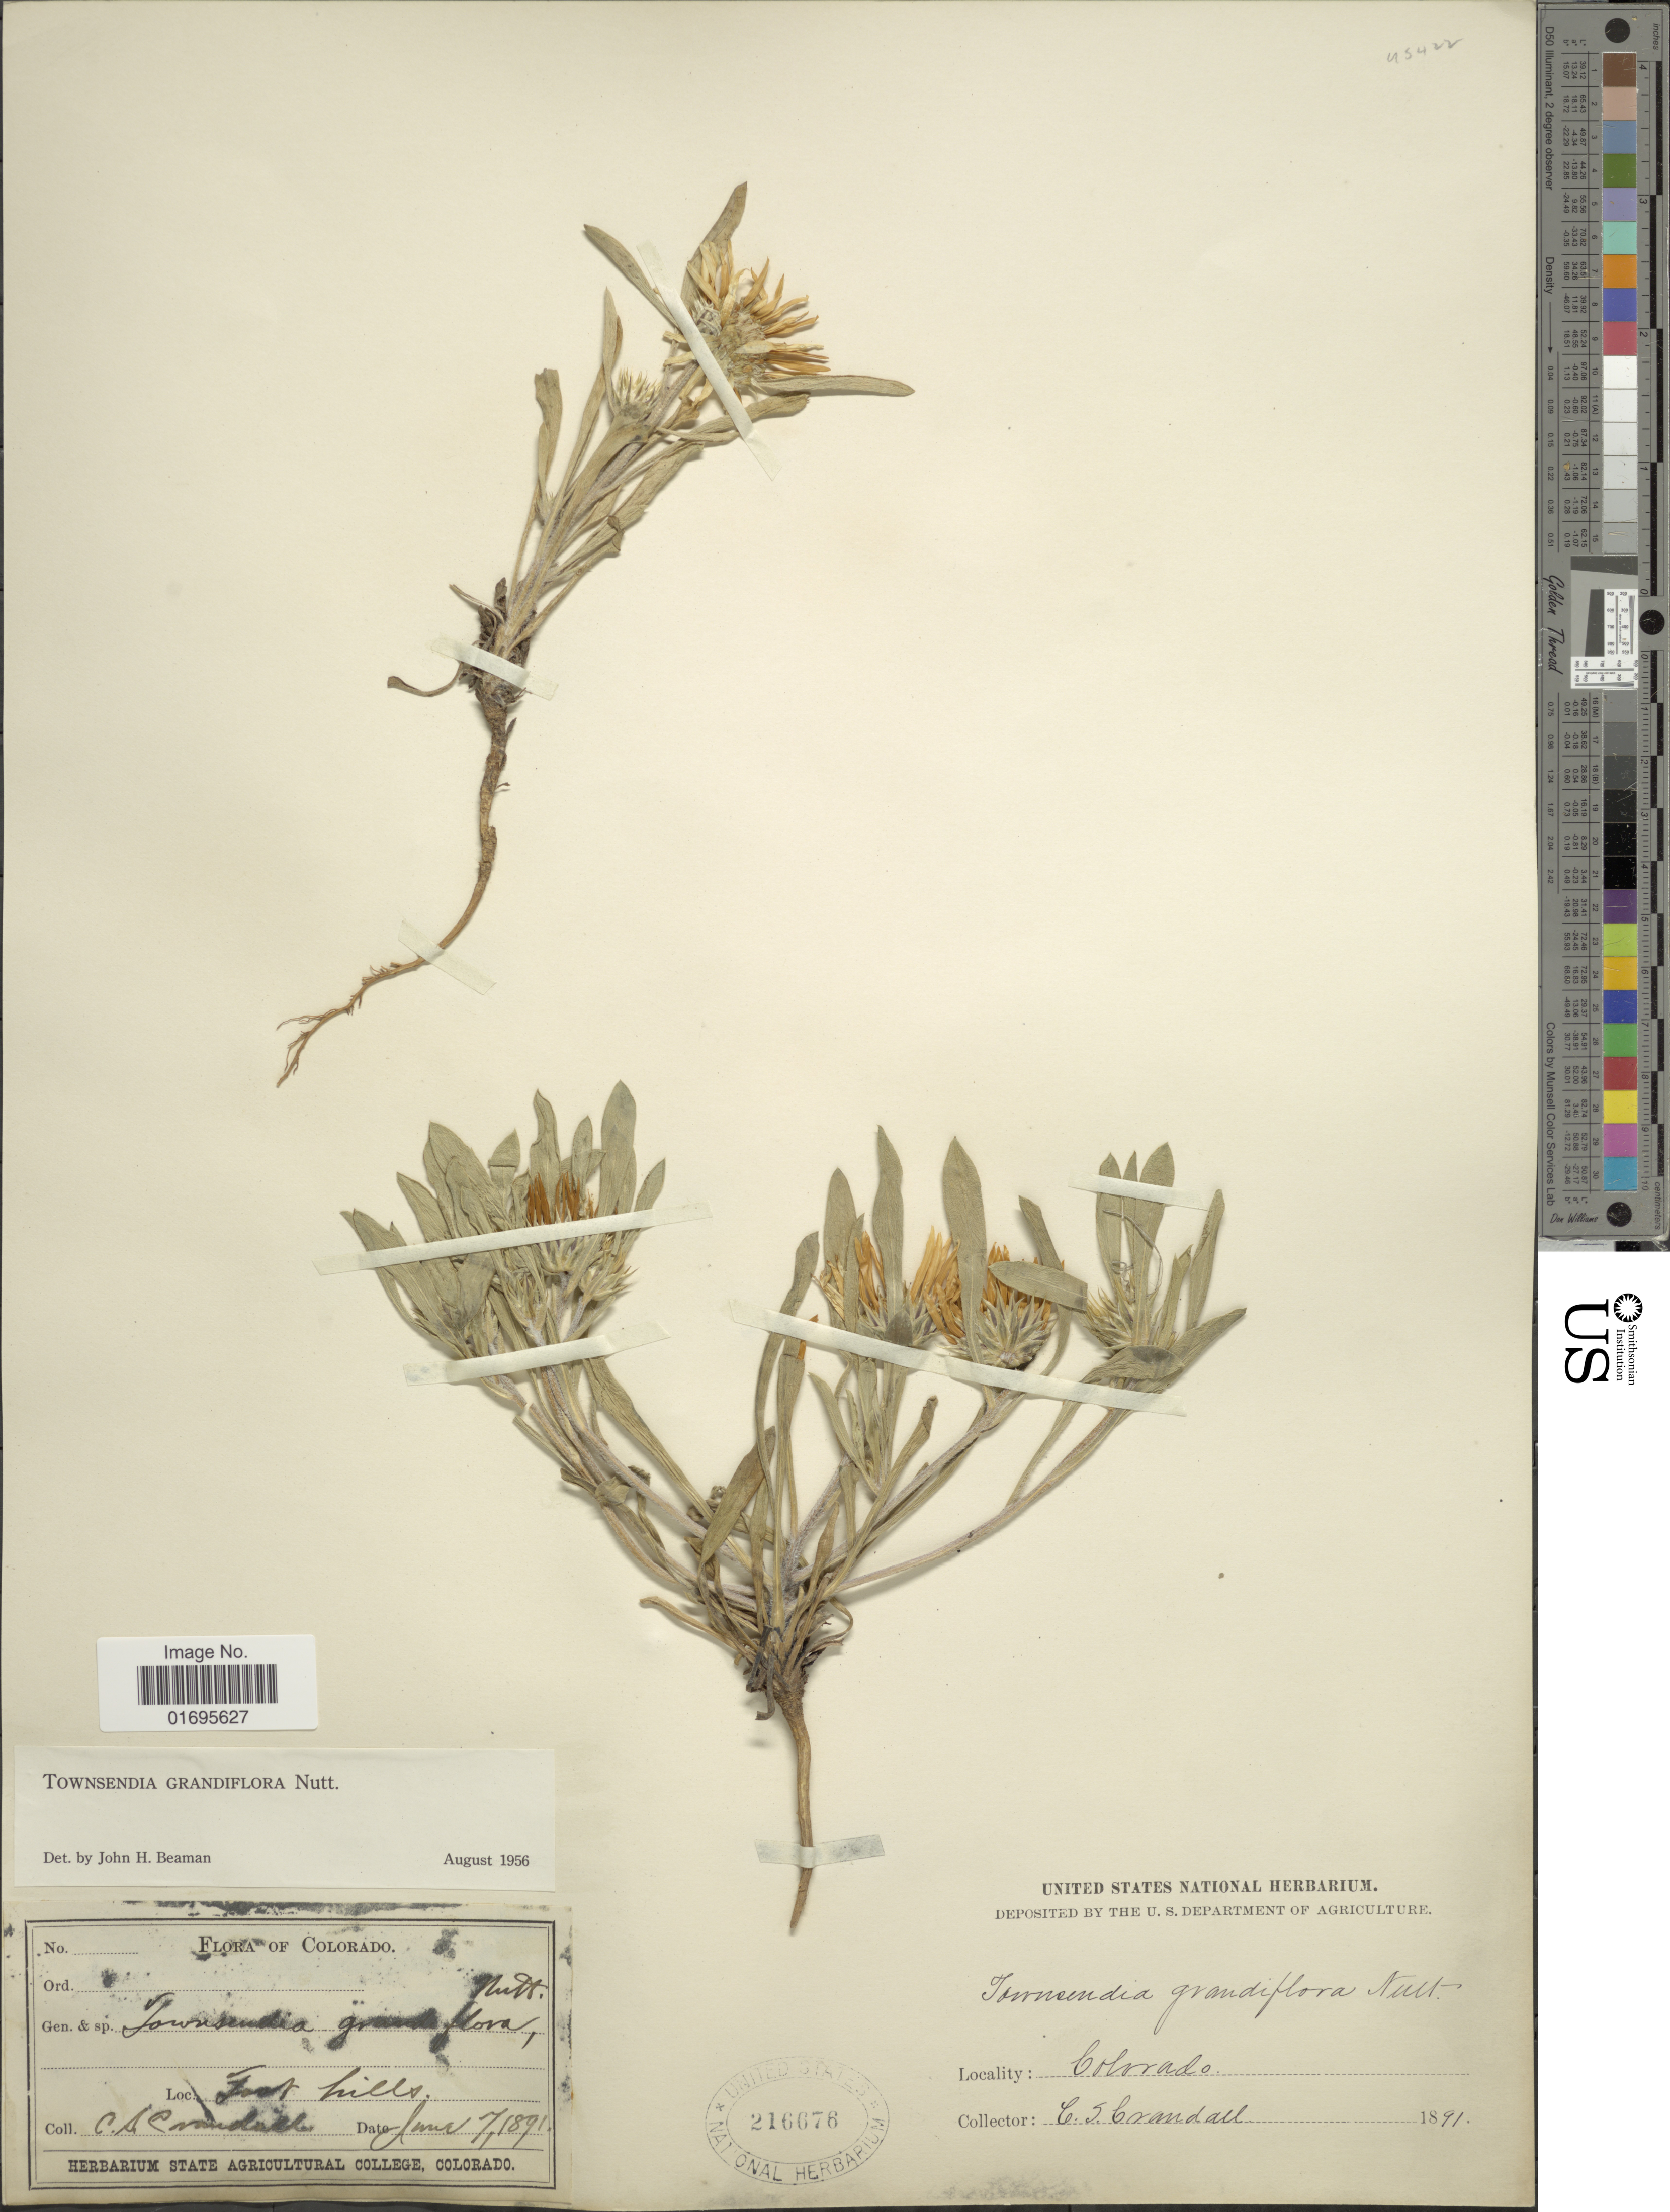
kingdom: Plantae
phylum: Tracheophyta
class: Magnoliopsida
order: Asterales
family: Asteraceae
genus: Townsendia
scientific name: Townsendia grandiflora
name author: Nutt.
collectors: C. Crandall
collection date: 1891-06-07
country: United States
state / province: Colorado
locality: Forest Hills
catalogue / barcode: US 216676